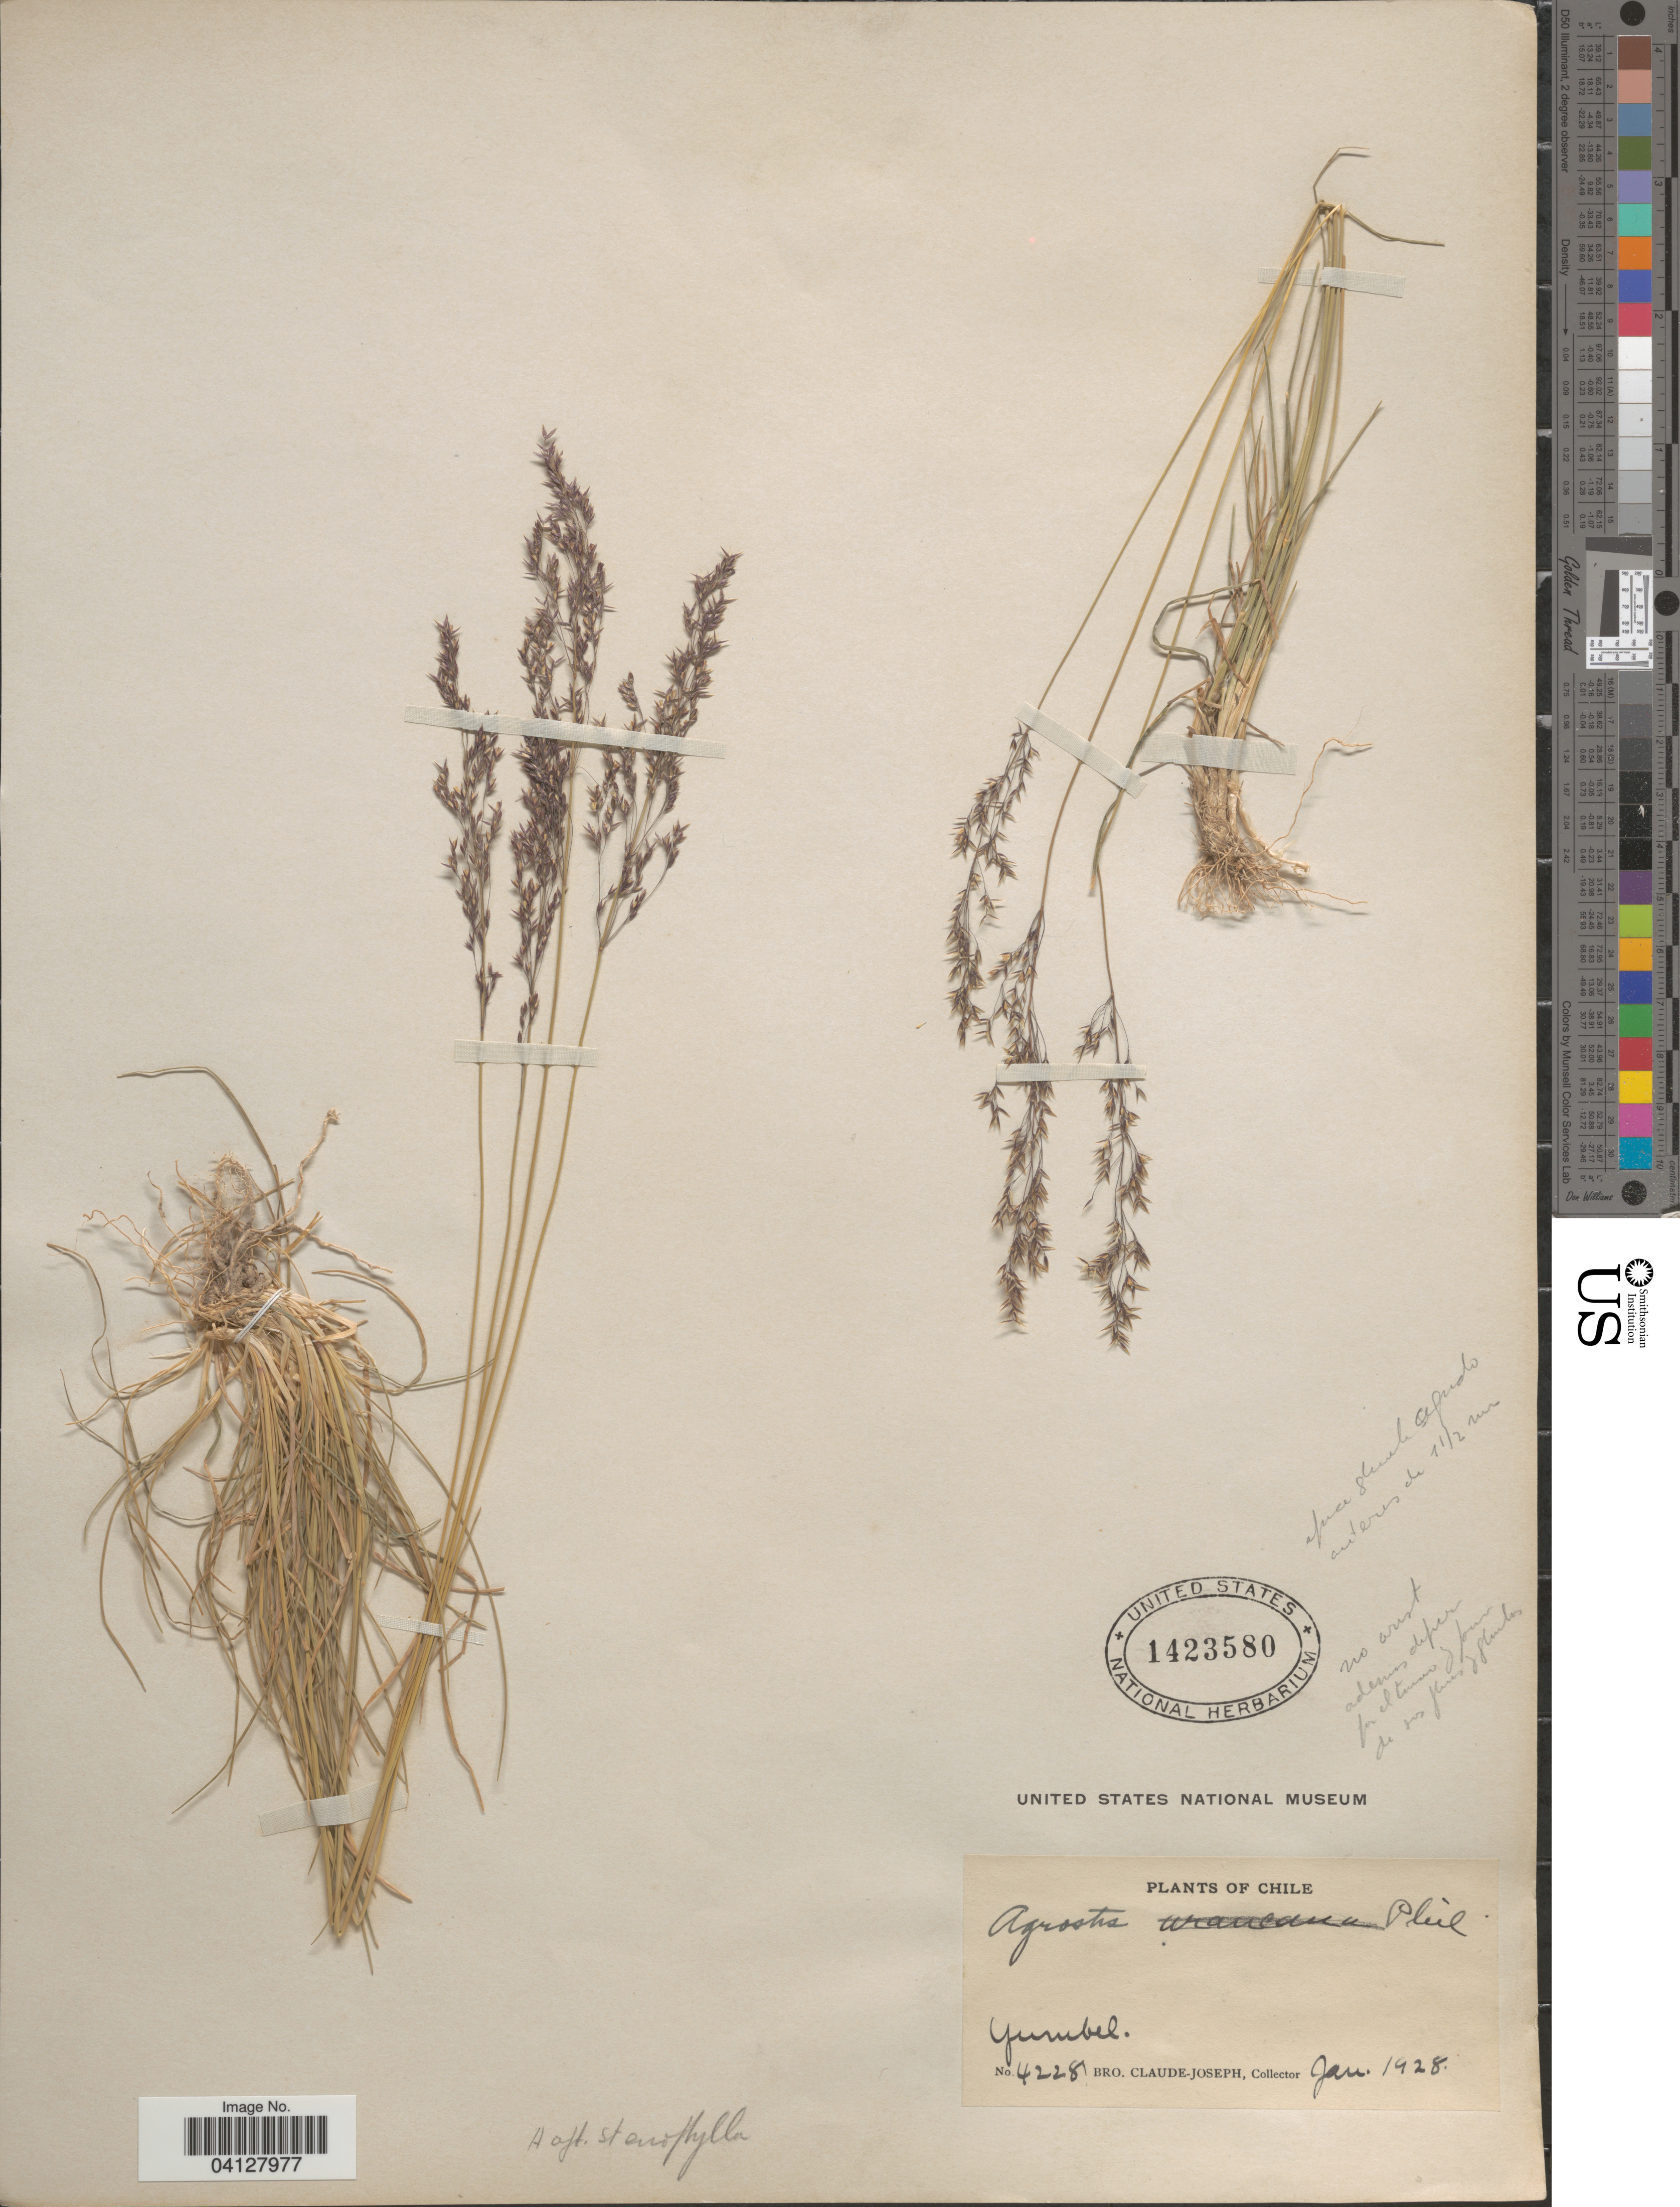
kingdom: Plantae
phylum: Tracheophyta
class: Liliopsida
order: Poales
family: Poaceae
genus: Agrostis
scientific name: Agrostis sp.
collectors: Bro. Claude-Joseph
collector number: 4228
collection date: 1928-01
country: Chile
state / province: Bio-Bío (VIII)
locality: Yumbel.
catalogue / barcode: US 1423580